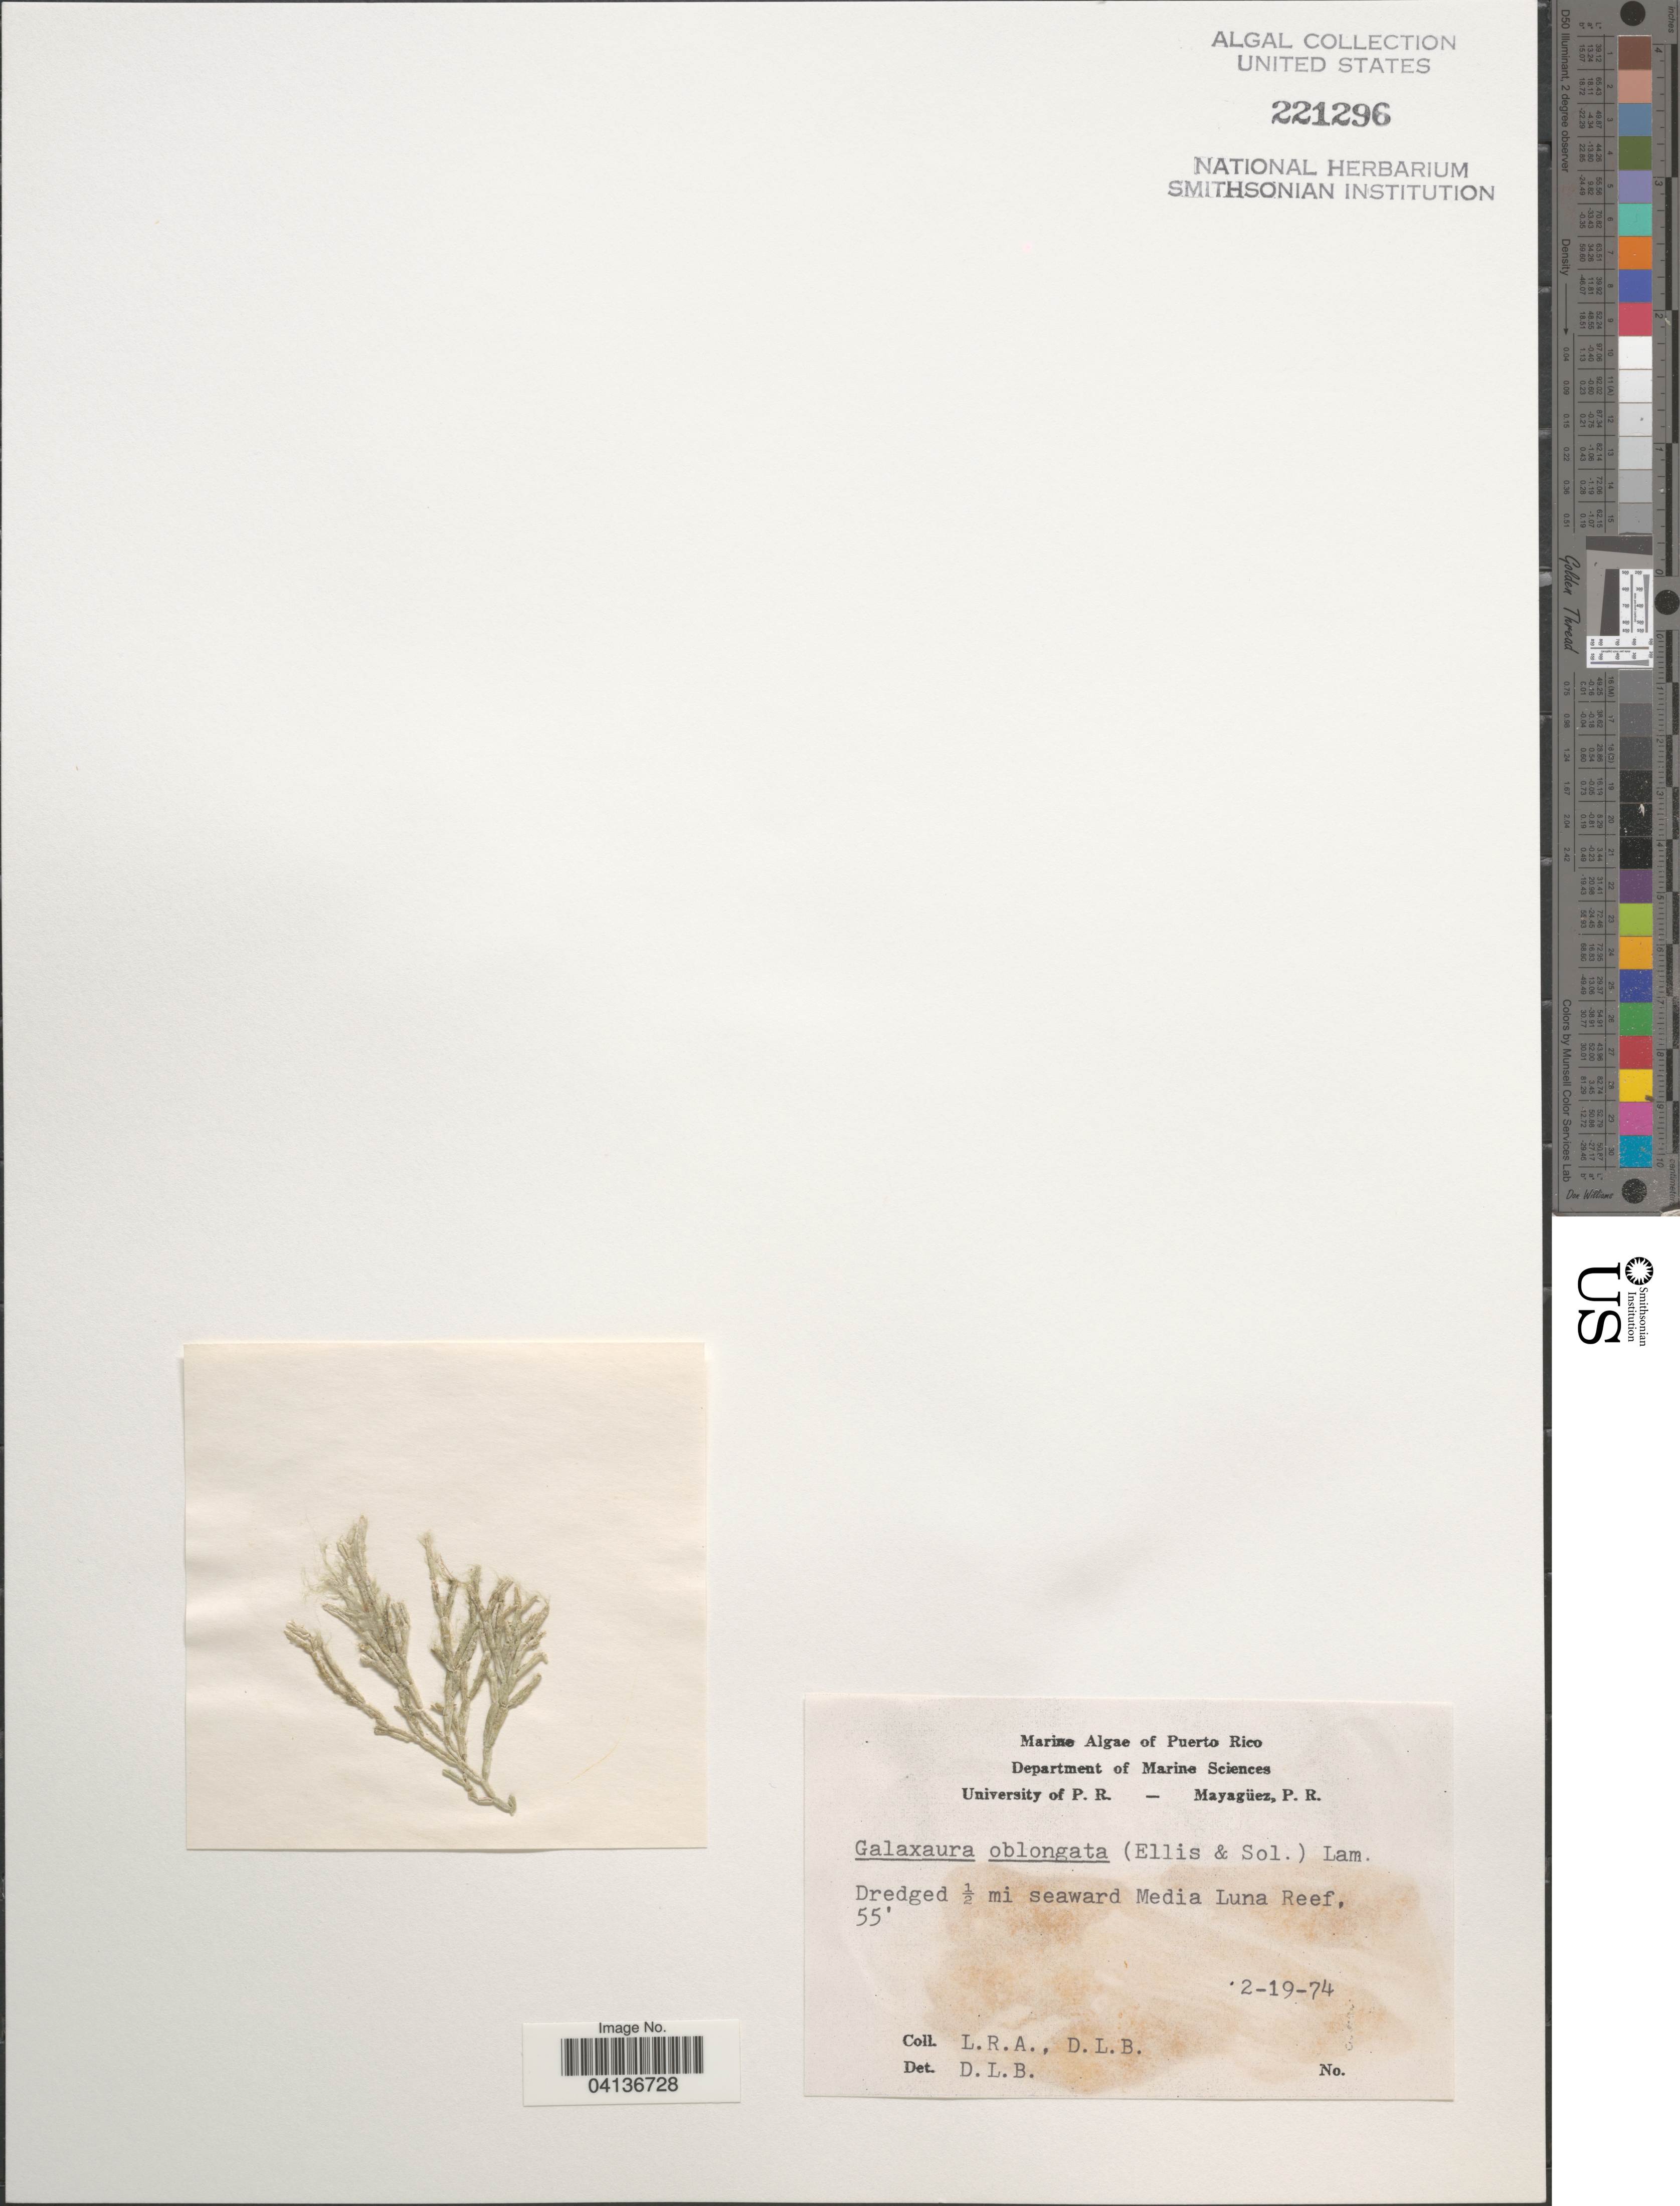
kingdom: Plantae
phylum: Rhodophyta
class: Florideophyceae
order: Nemaliales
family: Galaxauraceae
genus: Tricleocarpa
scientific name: Tricleocarpa fragilis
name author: (L.) Huisman & R.A. Towns.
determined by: Algae name updating Project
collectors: L. R. A. & D. L. B.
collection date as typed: Transcribed d/m/y: 19/2/74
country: Puerto Rico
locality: Dredged ½ mi seaward Media Luna Reef.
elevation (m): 17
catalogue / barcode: US 221296